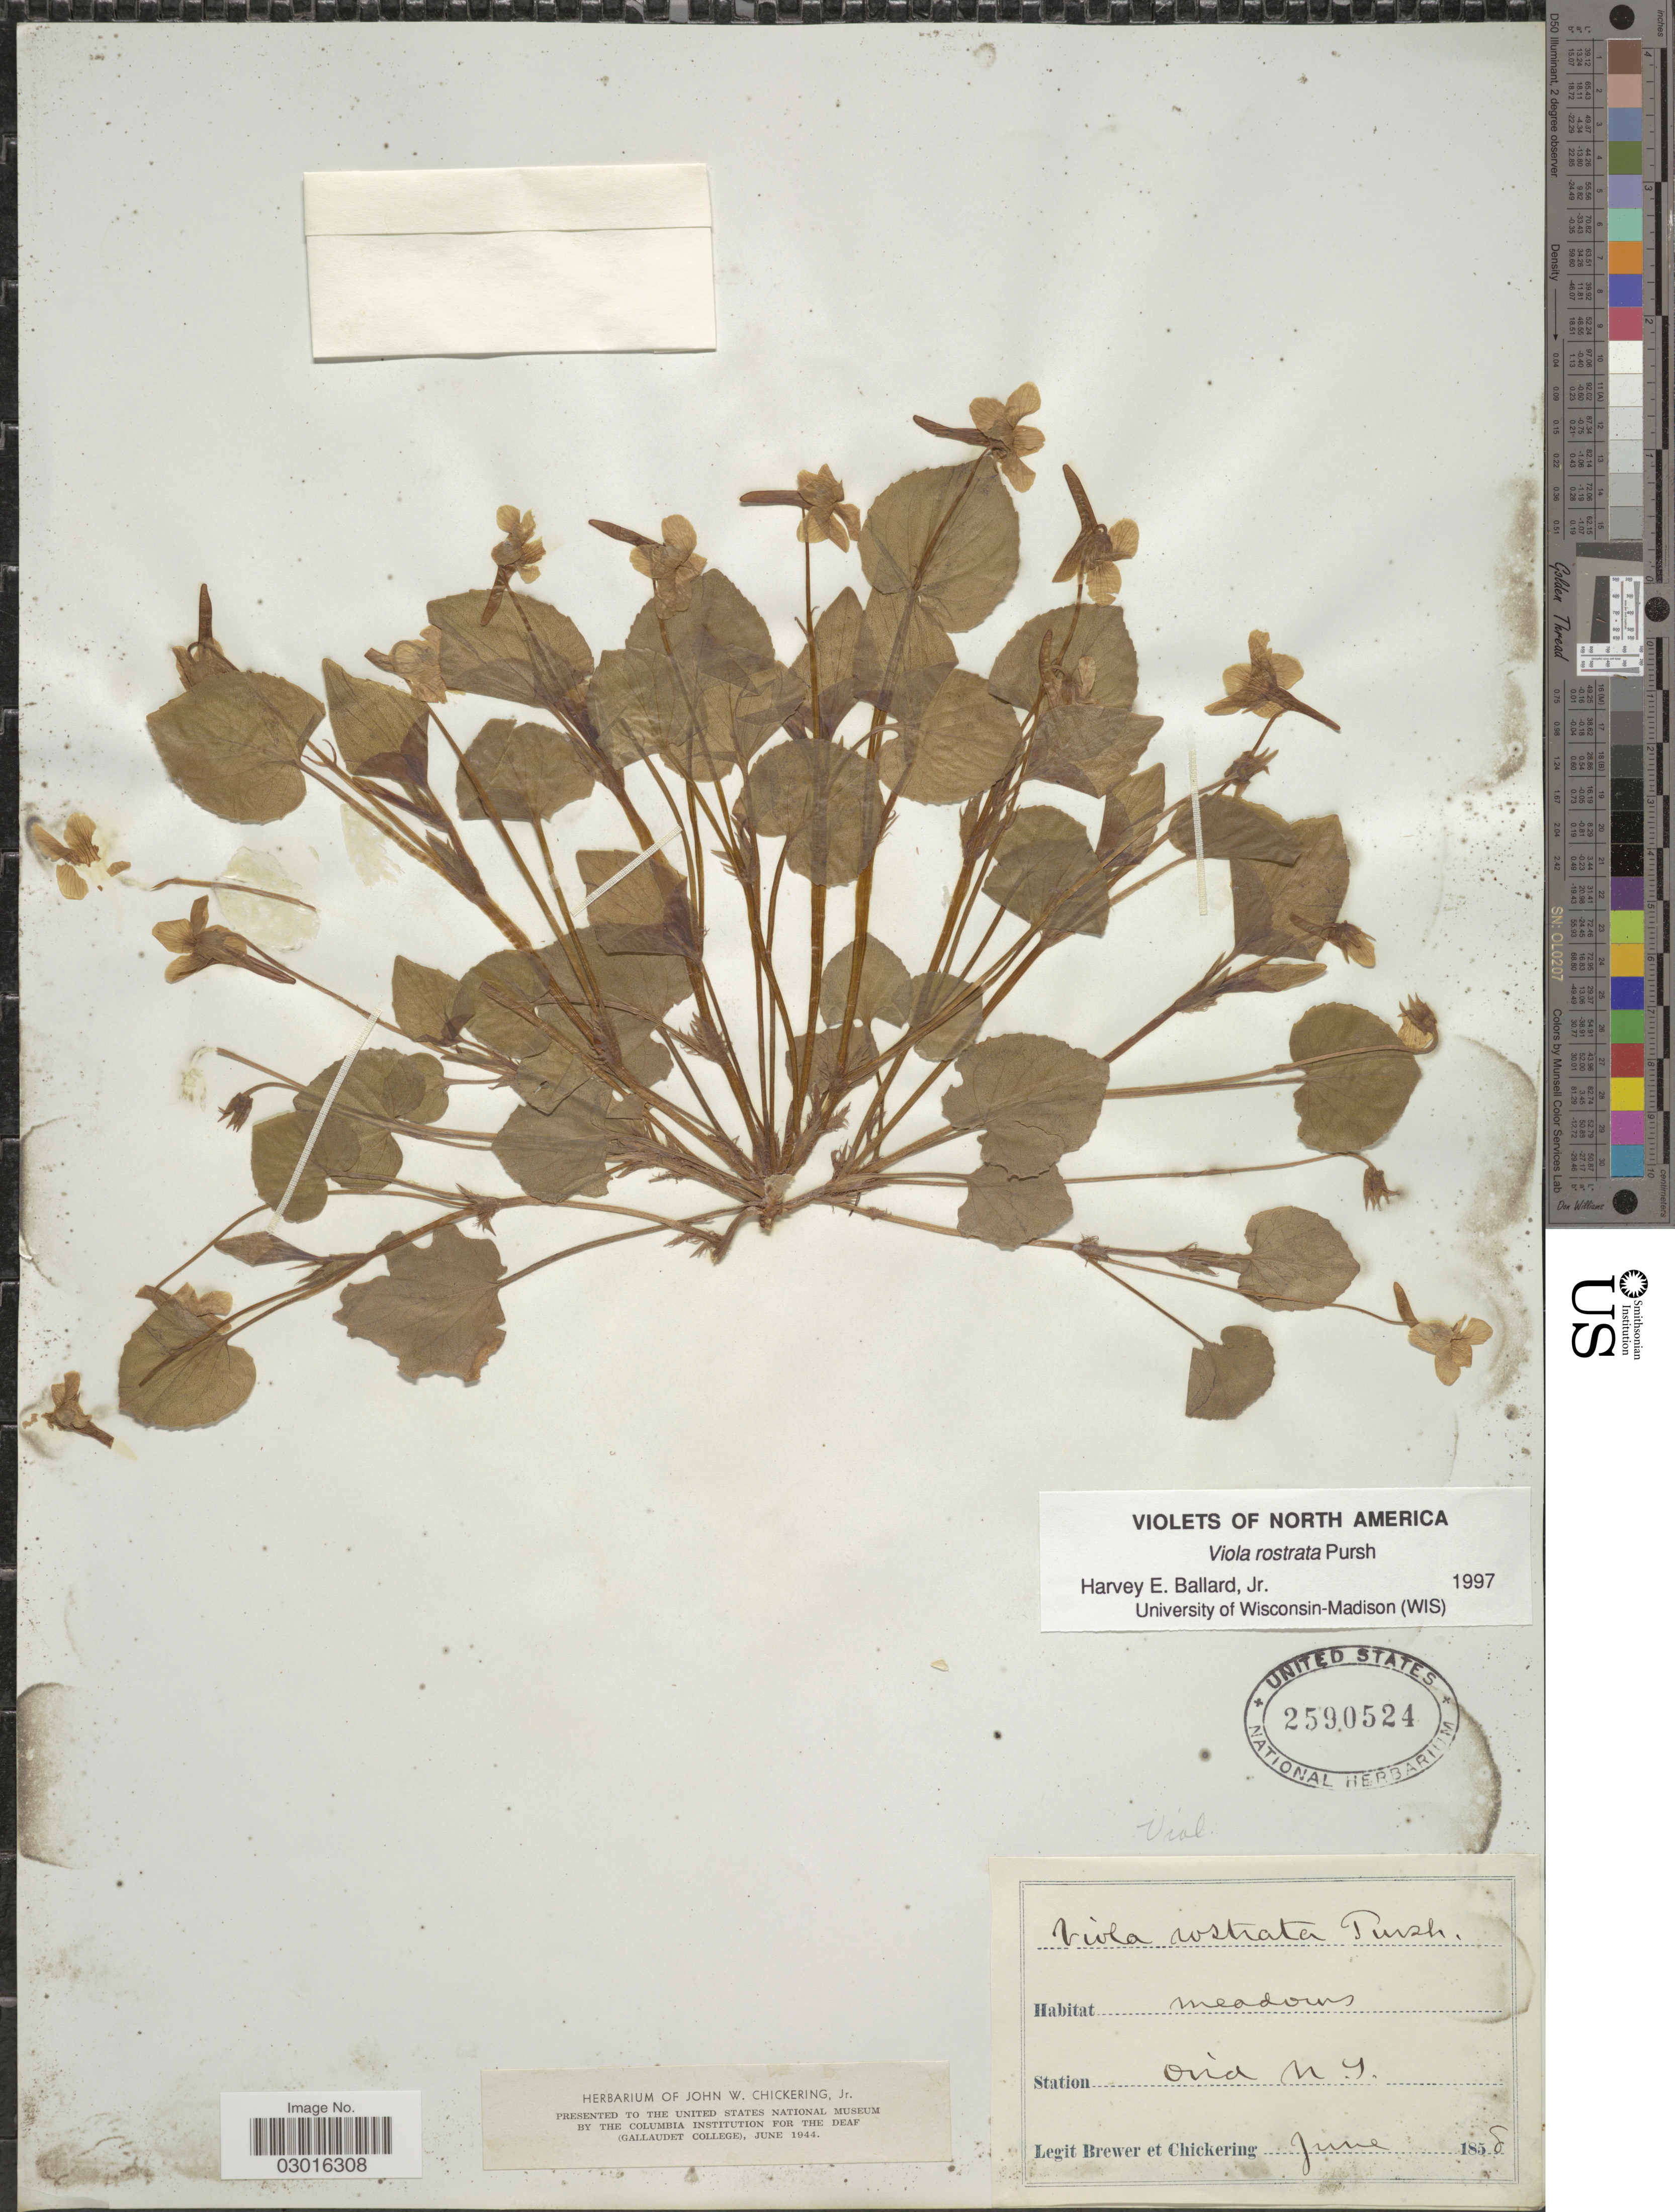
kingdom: Plantae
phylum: Tracheophyta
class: Magnoliopsida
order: Malpighiales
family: Violaceae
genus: Viola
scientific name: Viola rostrata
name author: Pursh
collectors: -. Brewer & J. W. Chickering Jr.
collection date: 1858-06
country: United States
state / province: New York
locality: Station Ovid.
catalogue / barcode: US 2590524